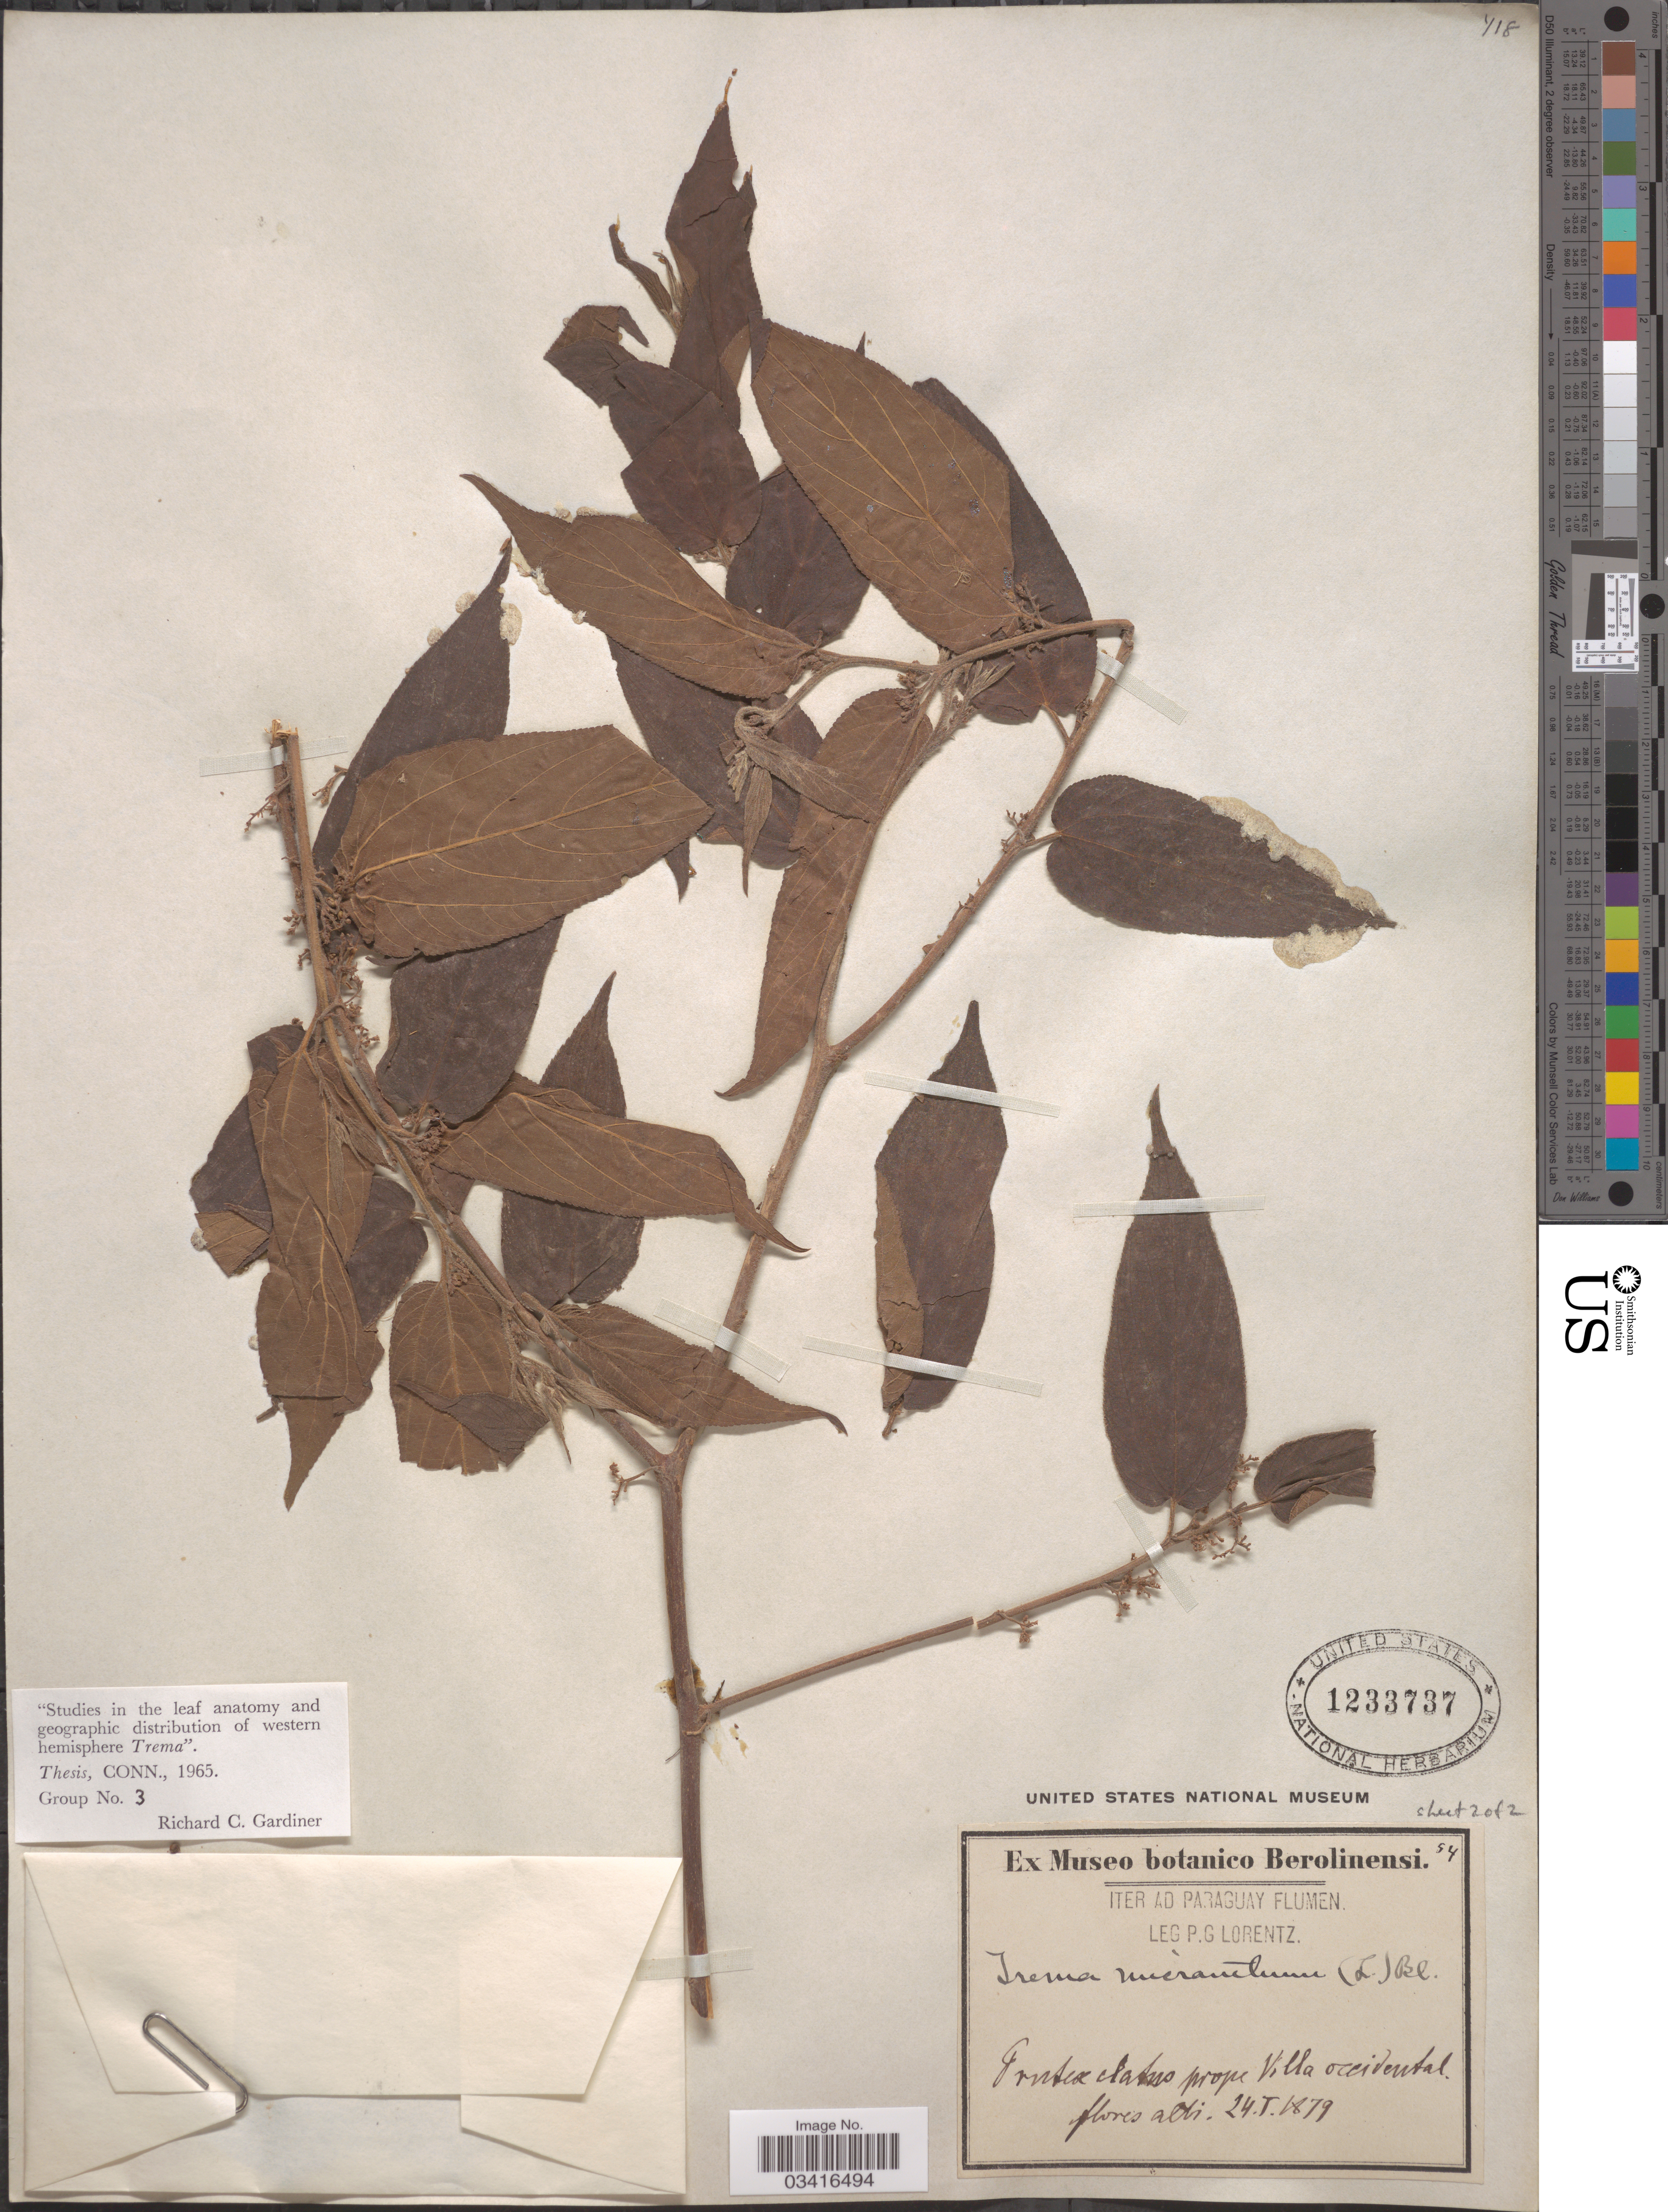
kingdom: Plantae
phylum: Tracheophyta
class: Magnoliopsida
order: Rosales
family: Cannabaceae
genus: Trema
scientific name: Trema micranthum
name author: (L.) Blume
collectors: P. G. Lorentz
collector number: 54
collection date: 1879-01-24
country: Paraguay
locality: Gruter [interpreted] clatus [interpreted] prope Villa occidental.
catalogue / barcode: US 1233737